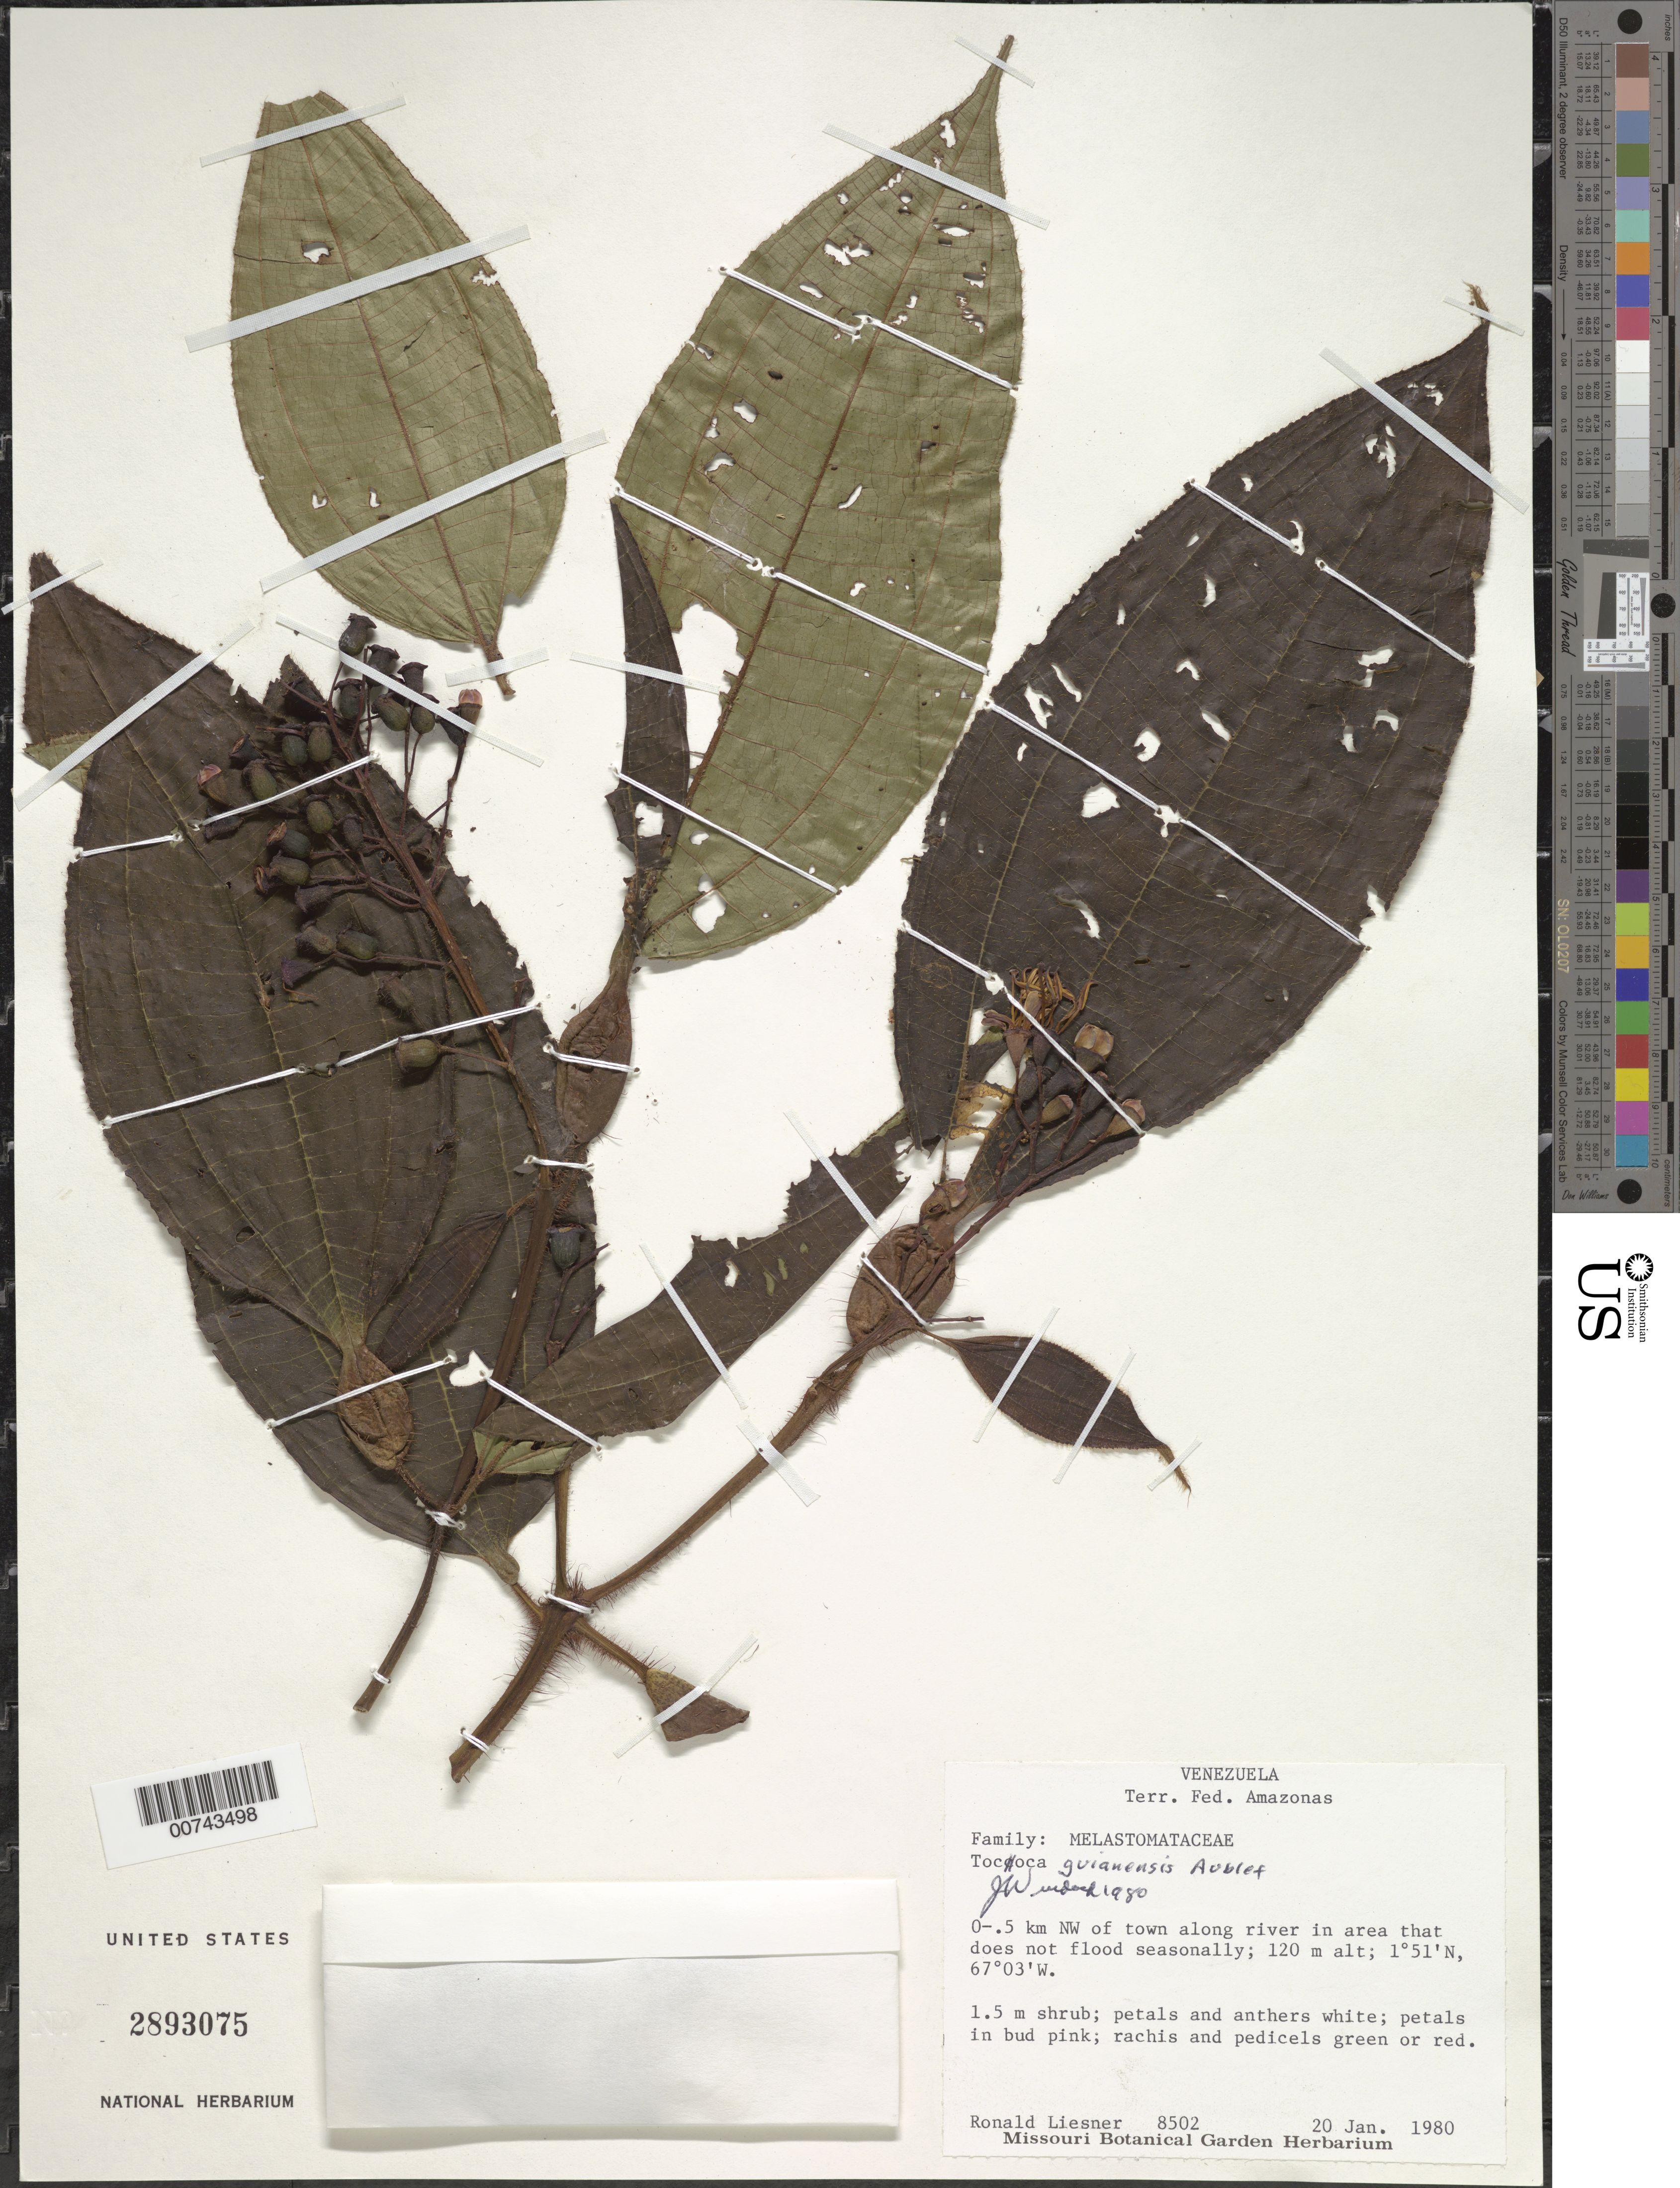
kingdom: Plantae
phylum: Tracheophyta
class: Magnoliopsida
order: Myrtales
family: Melastomataceae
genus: Tococa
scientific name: Tococa guianensis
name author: Aubl.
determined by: Wurdack, John J., (US), US (UNITED STATES)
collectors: R. L. Liesner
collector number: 8502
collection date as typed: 20-Jan-80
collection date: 1980-01-20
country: Venezuela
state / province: Amazonas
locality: San Carlos de Río Negro, 0-.5 km NW of town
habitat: Along river in area that does not flood seasonally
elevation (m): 120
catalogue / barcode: US 2893075